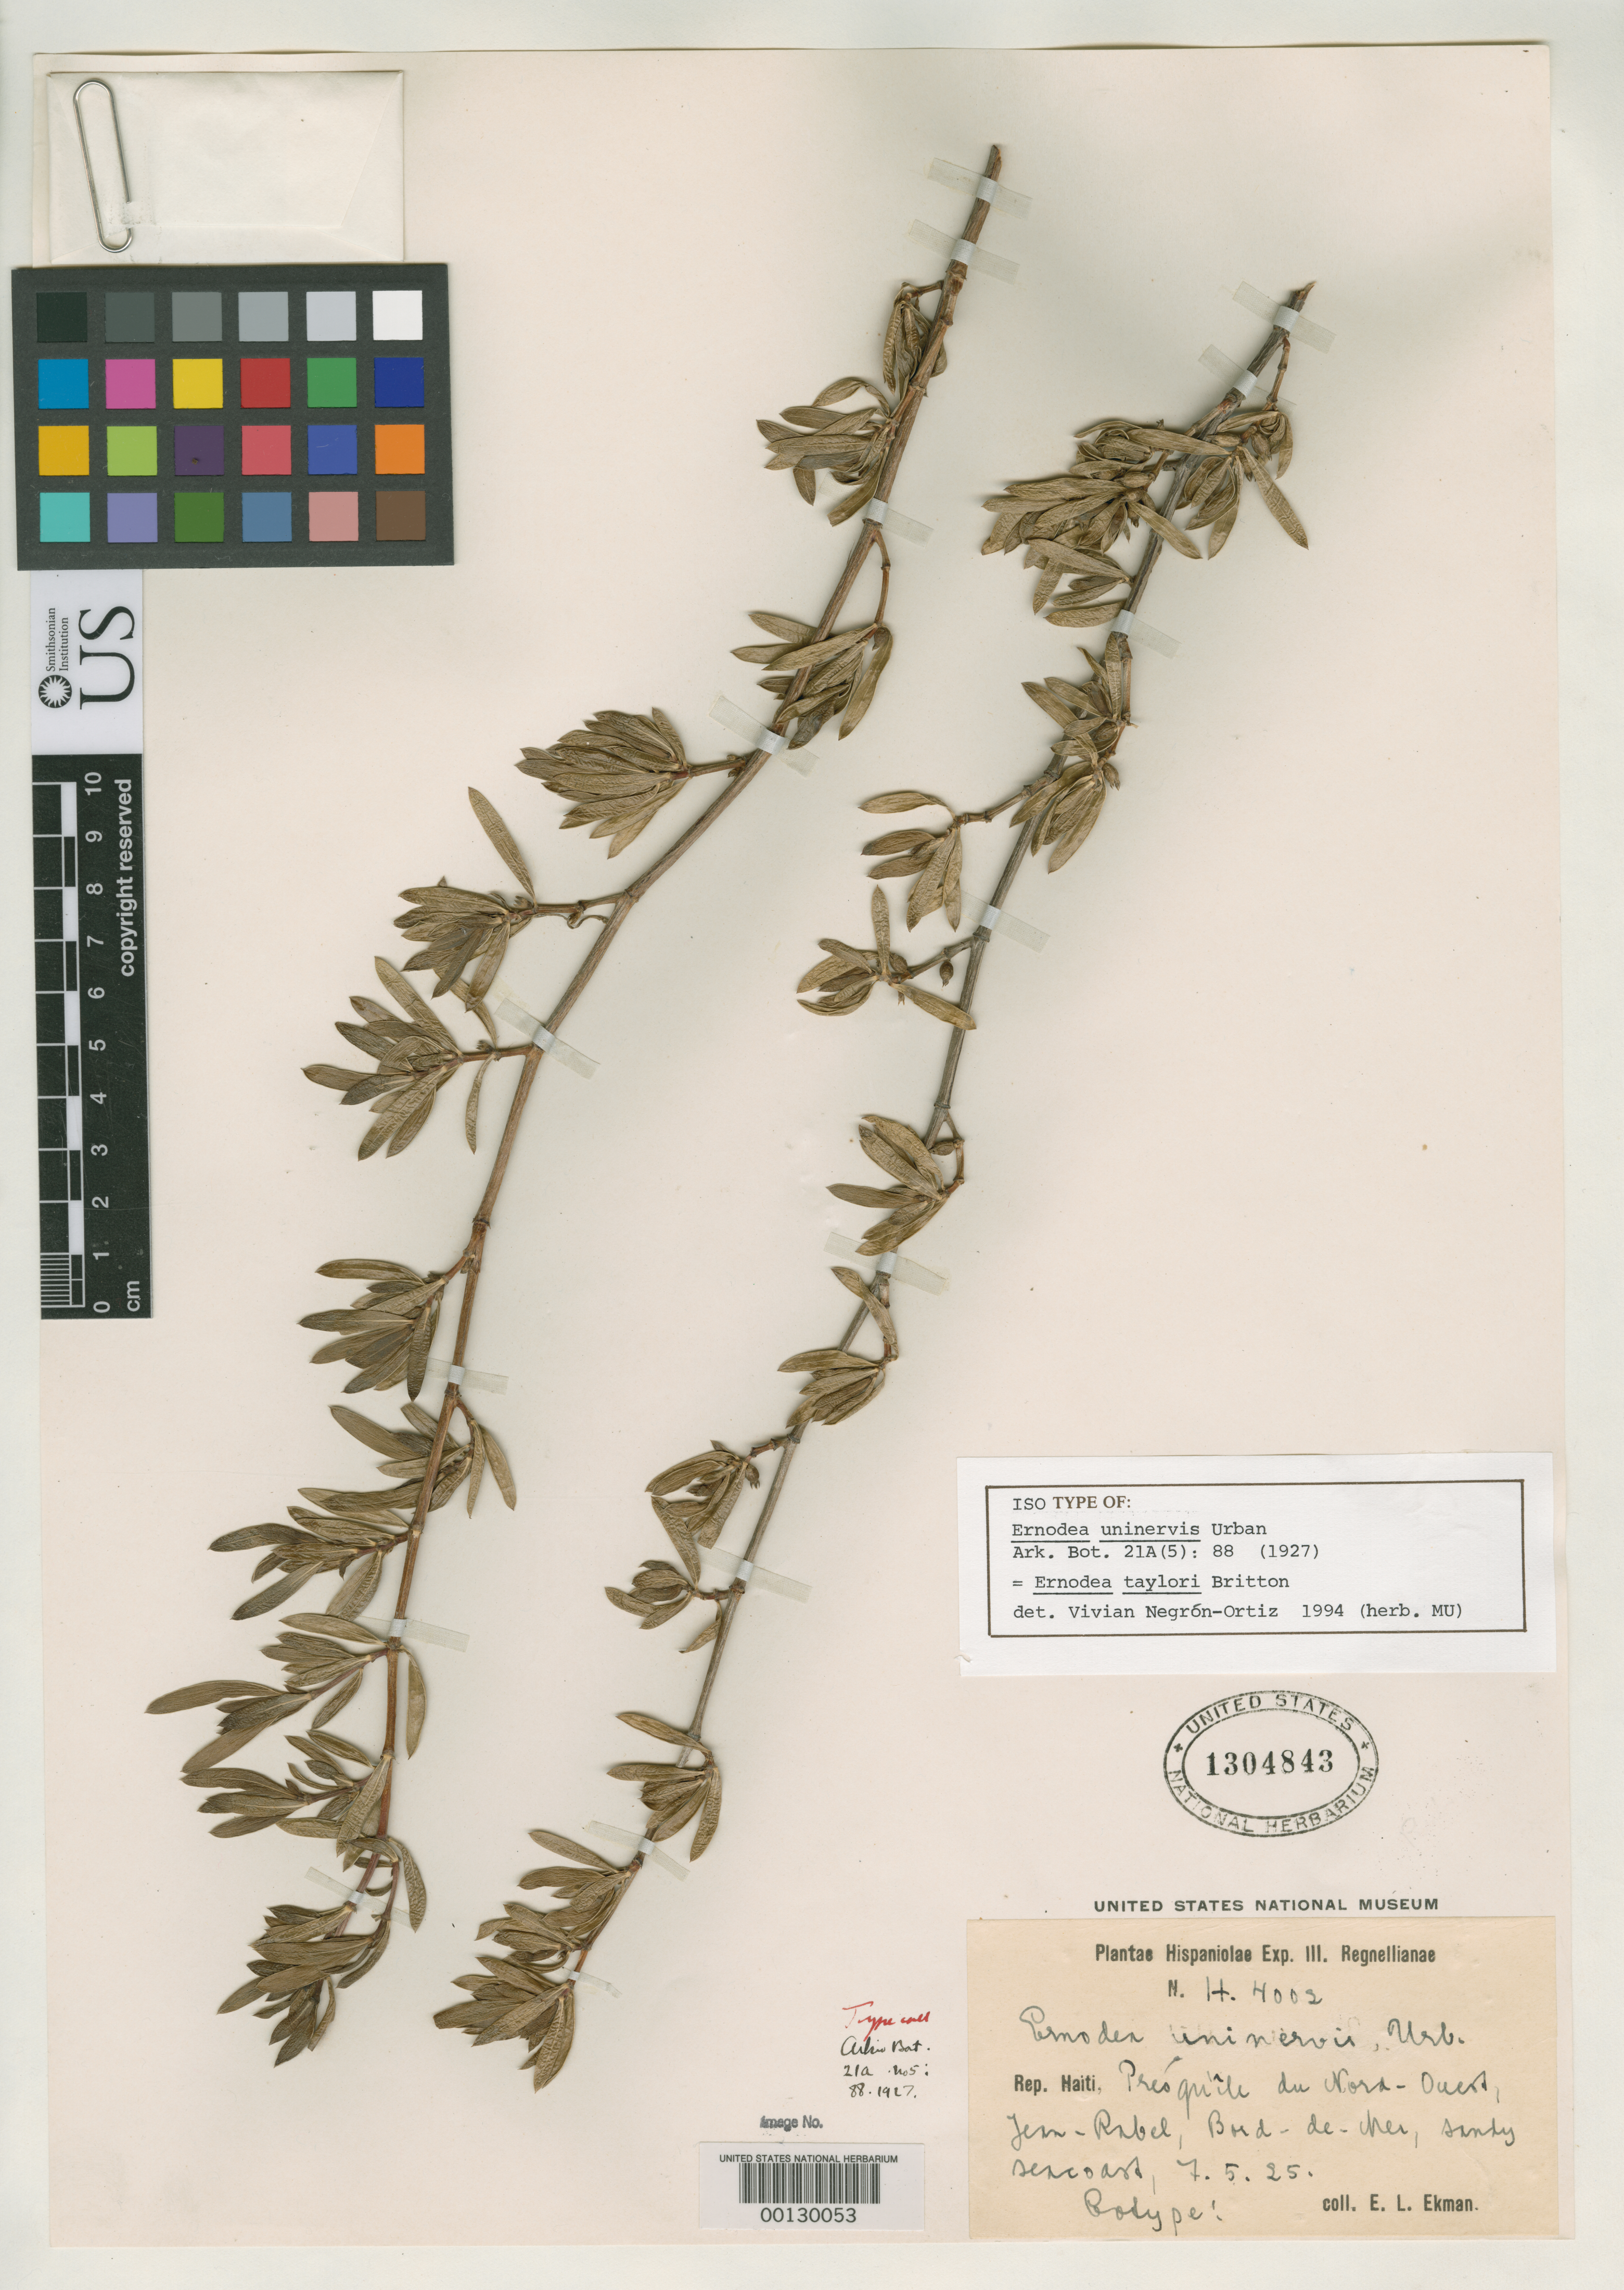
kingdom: Plantae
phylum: Tracheophyta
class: Magnoliopsida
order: Gentianales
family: Rubiaceae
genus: Ernodea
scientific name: Ernodea uninervis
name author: Urb.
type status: Isotype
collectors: E. L. Ekman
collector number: H 4002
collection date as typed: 07 May 1925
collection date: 1925-05-07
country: Haiti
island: Hispaniola Island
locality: Prope Jean-Rabel, Bord de Mer.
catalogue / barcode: US 1304843